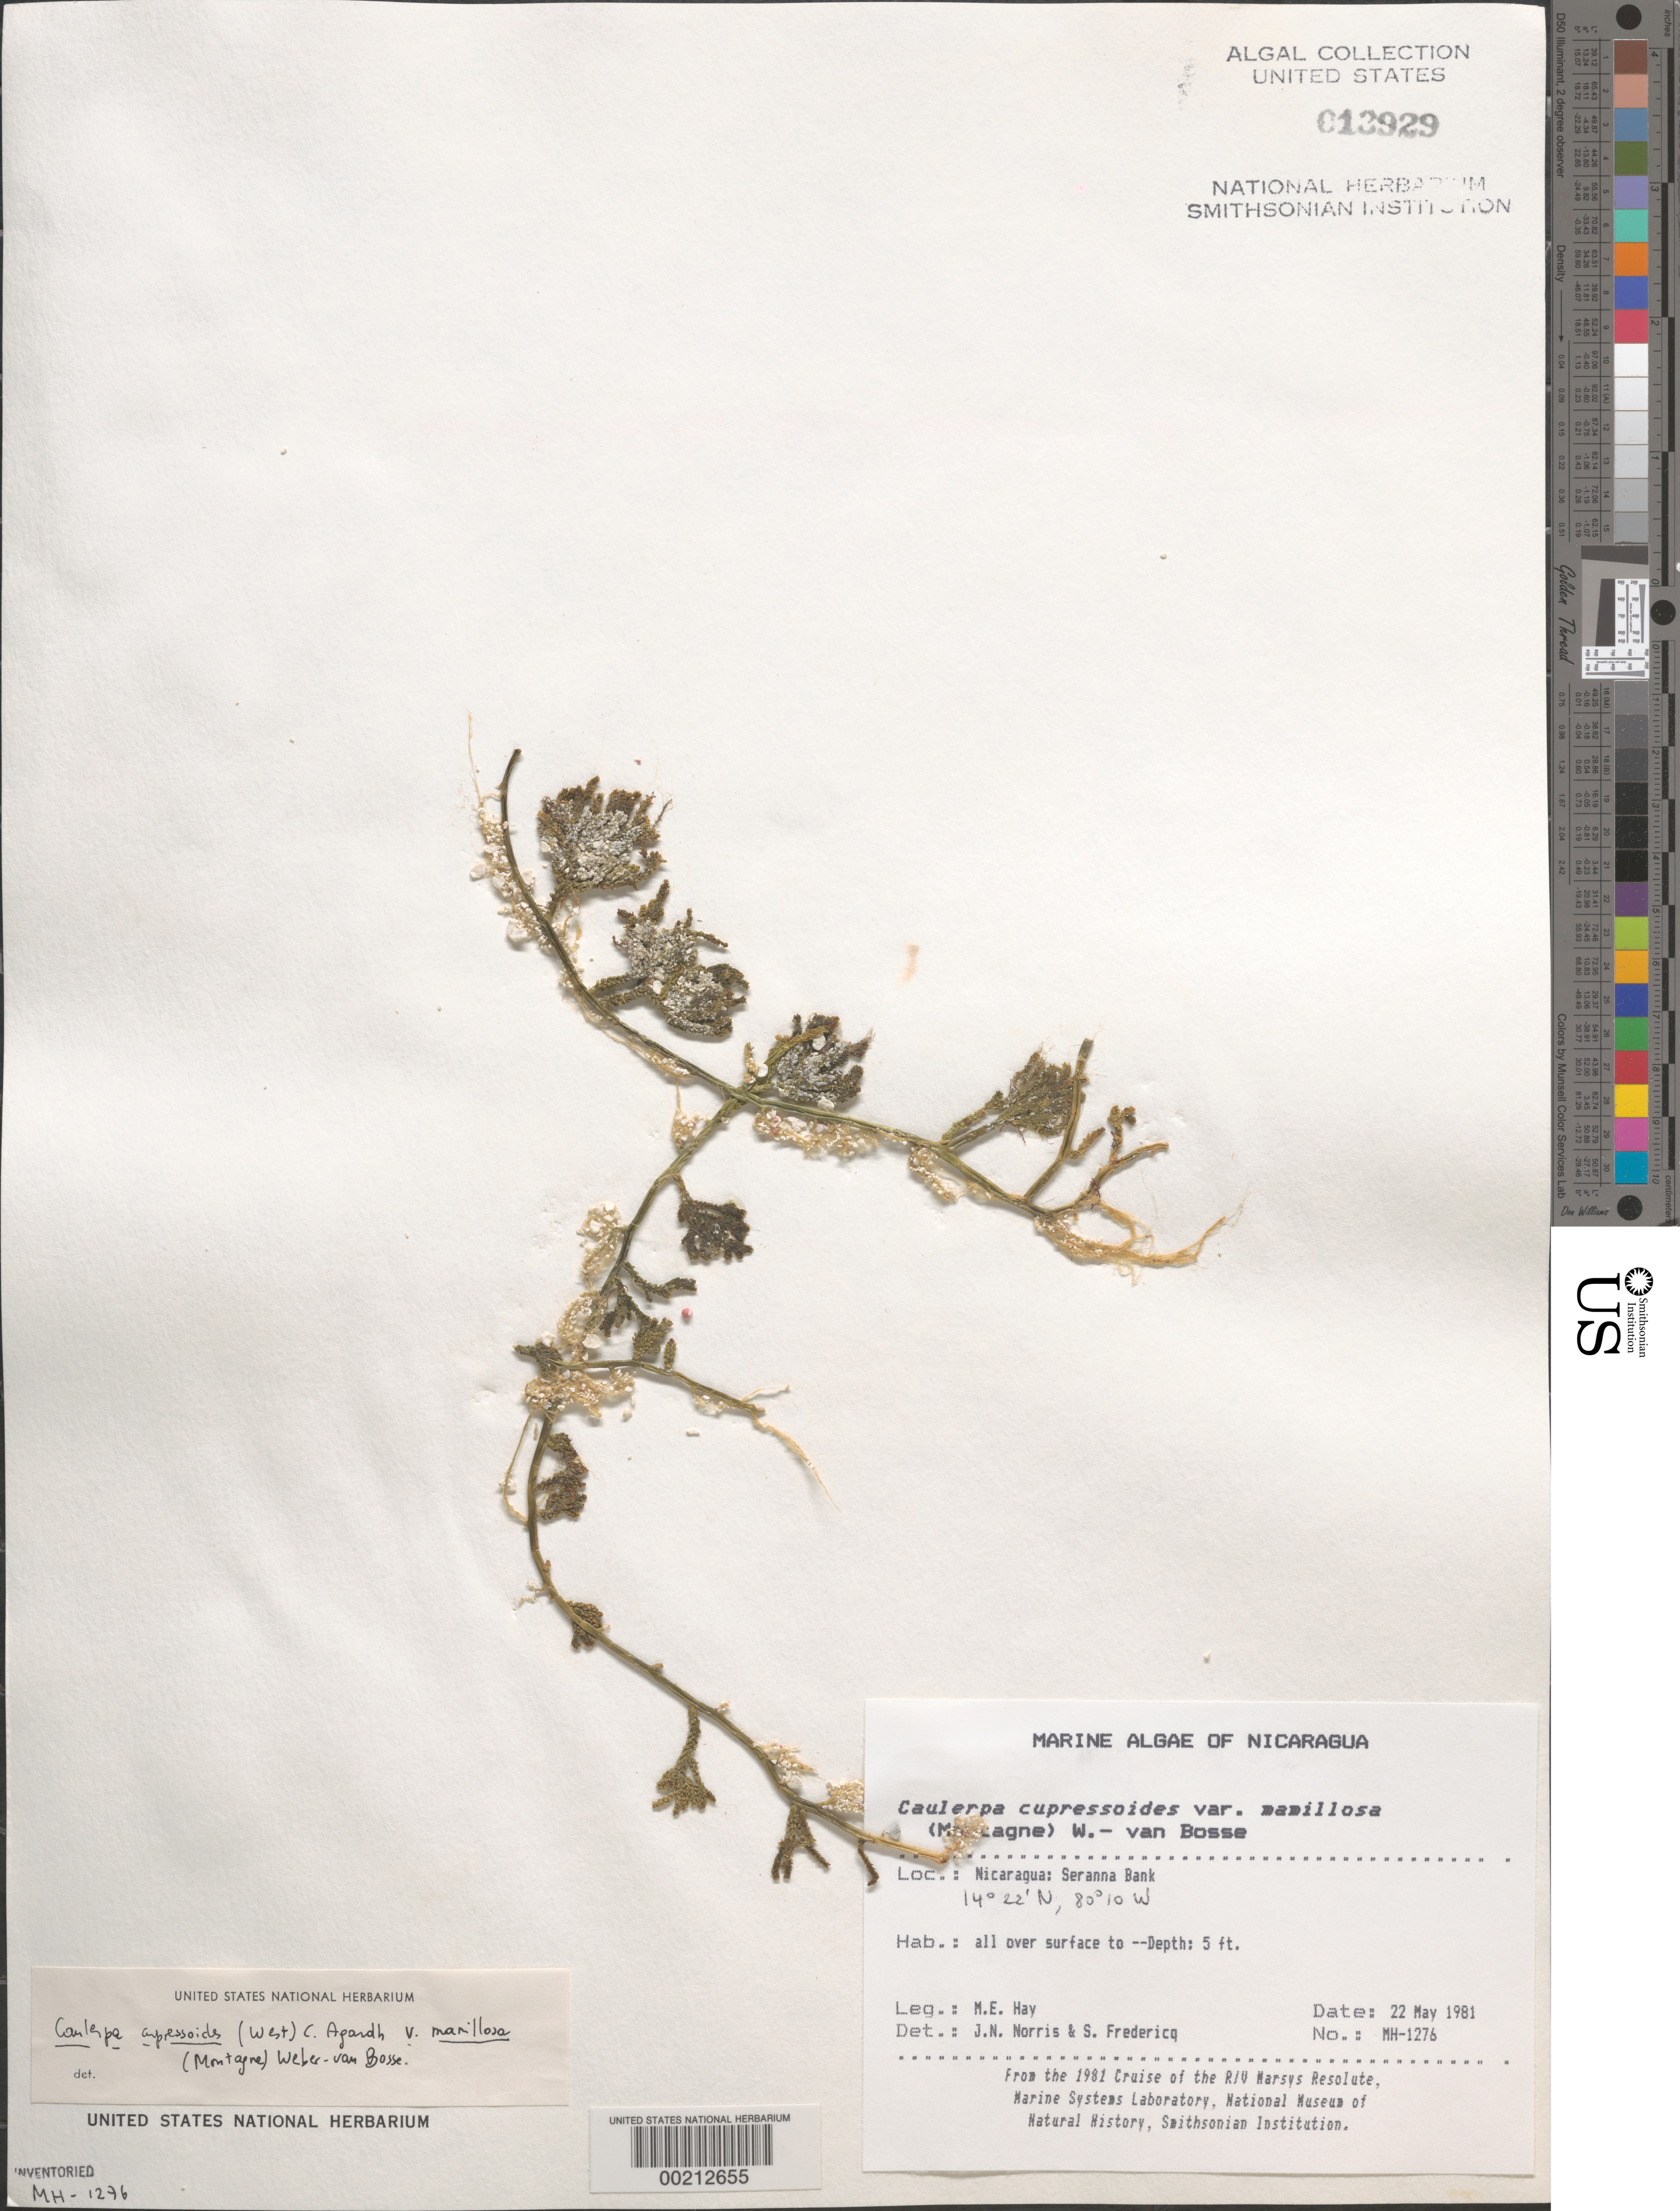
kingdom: Plantae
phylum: Chlorophyta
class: Ulvophyceae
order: Bryopsidales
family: Caulerpaceae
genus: Caulerpa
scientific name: Caulerpa cupressoides var. mamillosa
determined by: Norris, J. N.; Fredericq, S.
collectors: M. E. Hay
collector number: MEH-1276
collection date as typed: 22 May 1981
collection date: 1981-05-22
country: Nicaragua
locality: Seranna bank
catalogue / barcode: US 13929